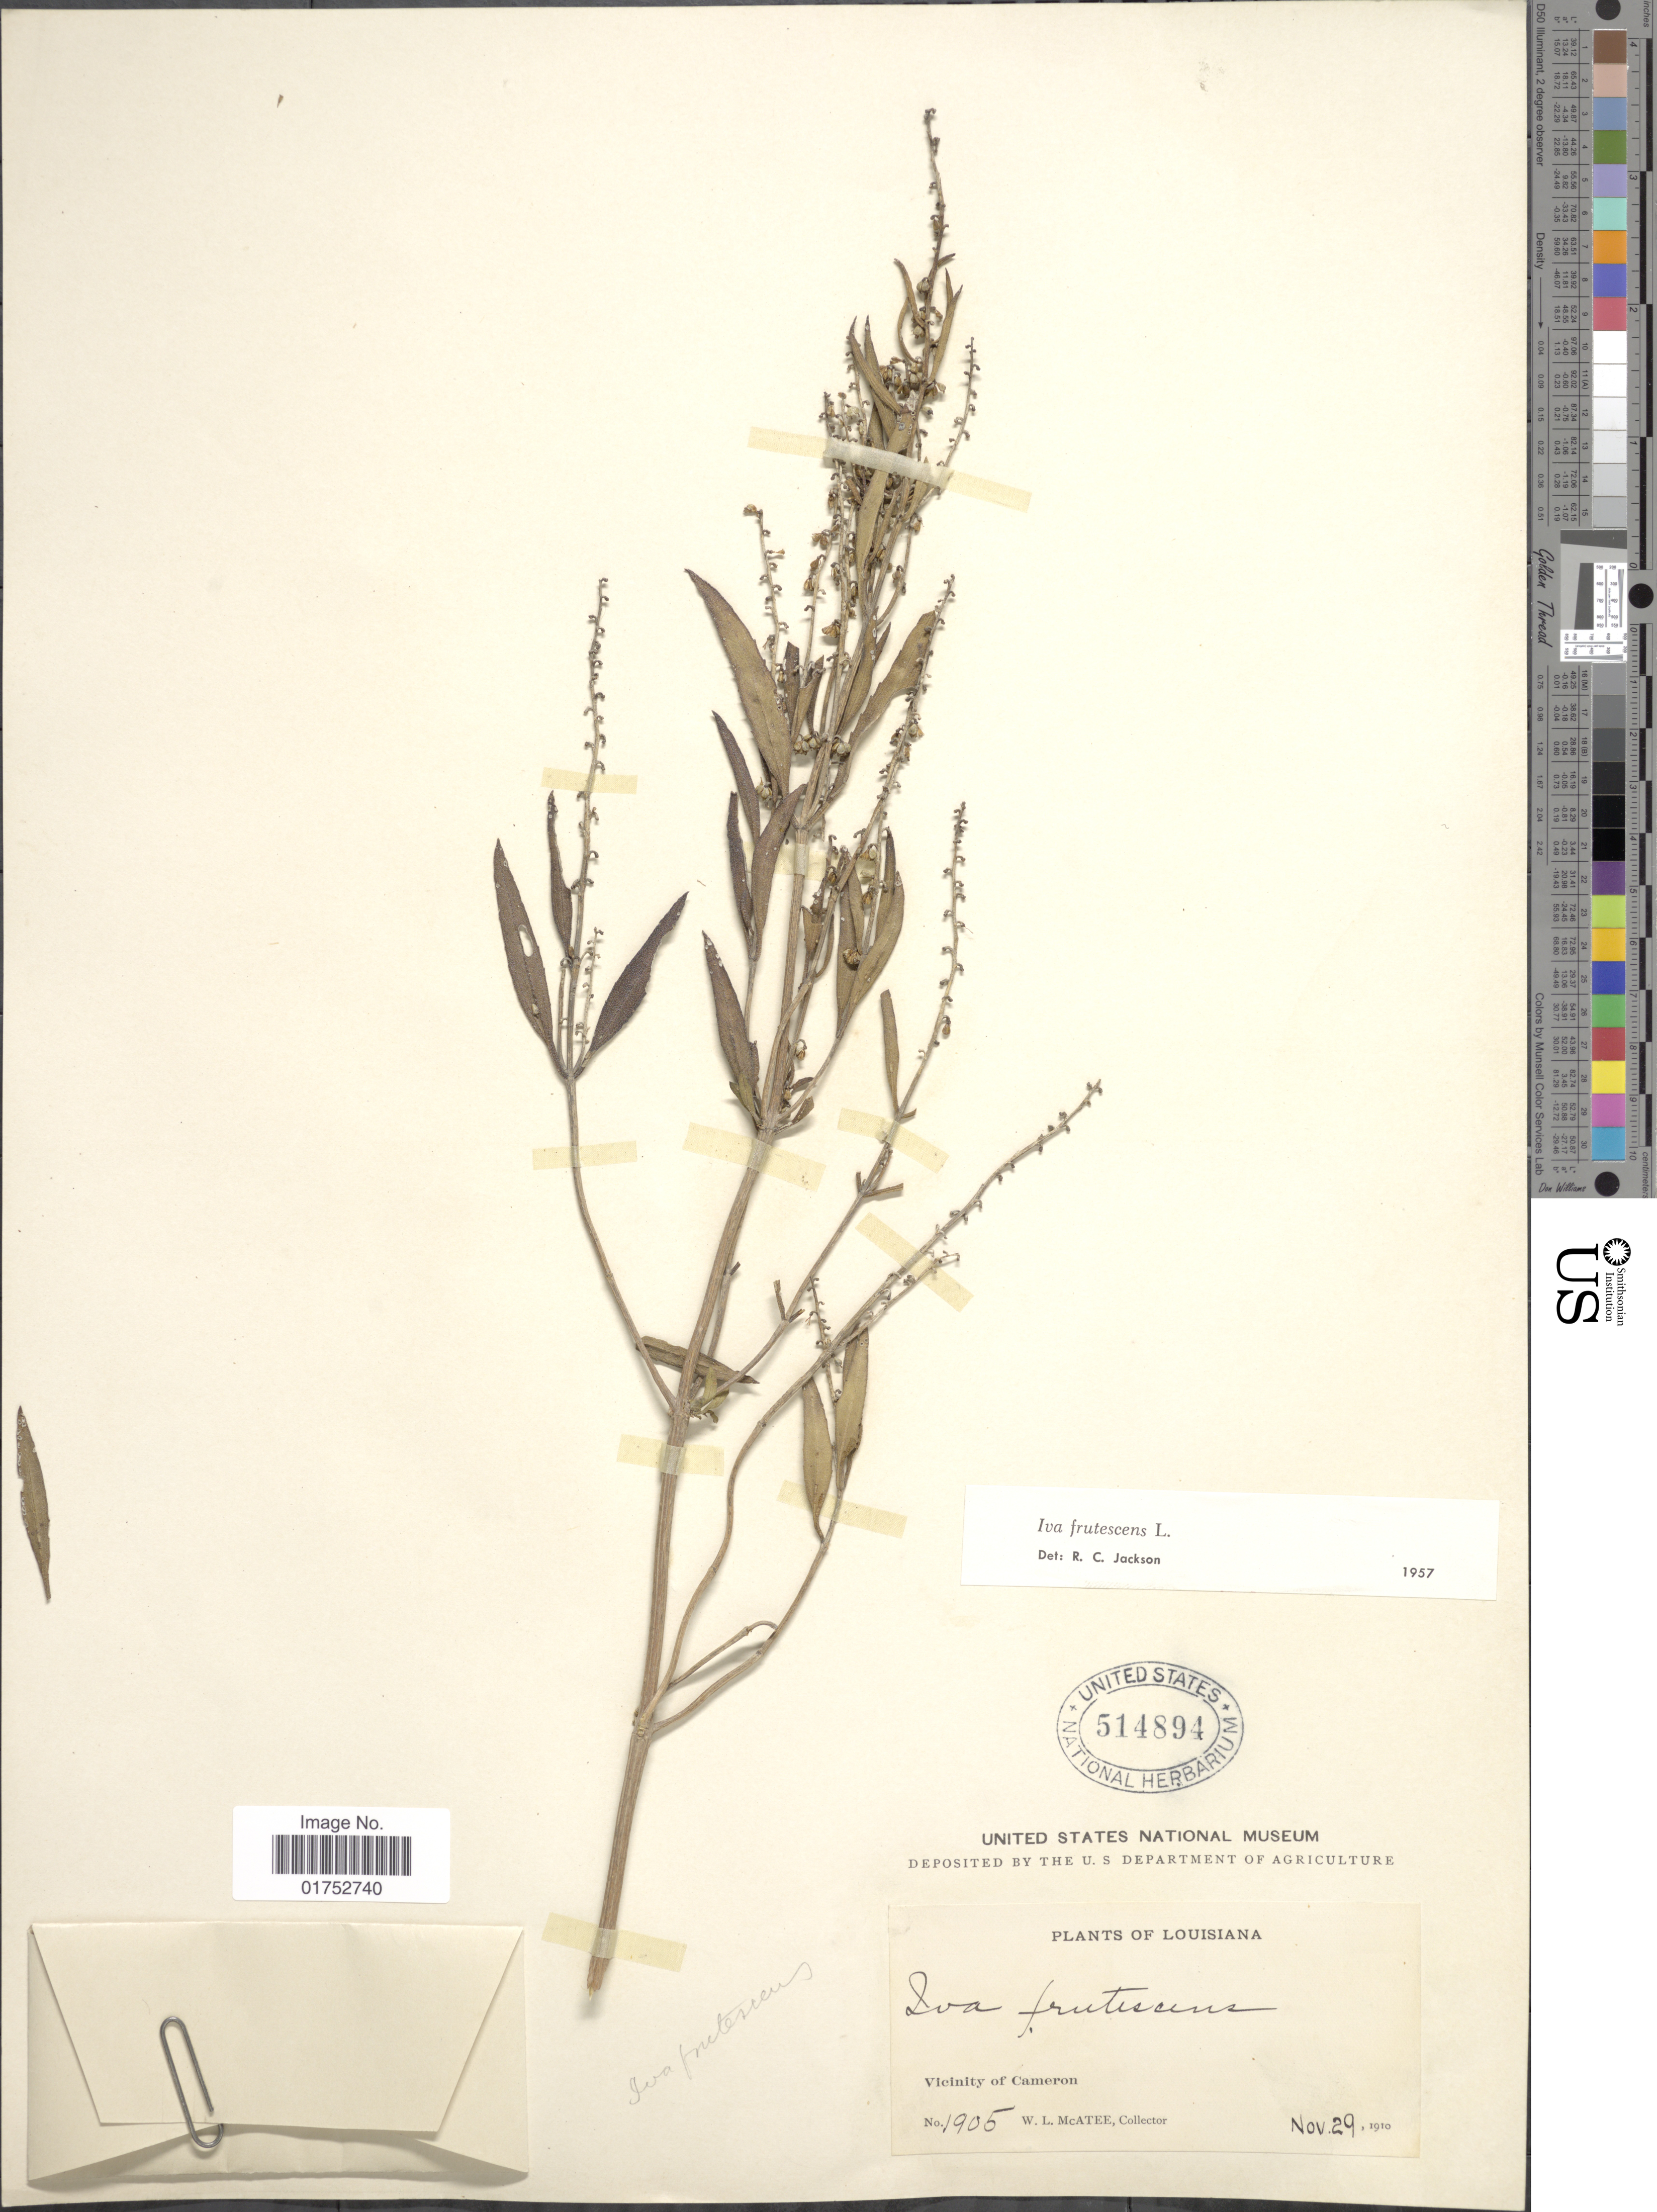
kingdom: Plantae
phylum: Tracheophyta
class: Magnoliopsida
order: Asterales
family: Asteraceae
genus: Iva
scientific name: Iva frutescens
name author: L.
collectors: W. McAtee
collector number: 1905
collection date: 1910-11-29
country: United States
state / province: Louisiana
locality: Vicinity of Cameron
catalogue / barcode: US 514894